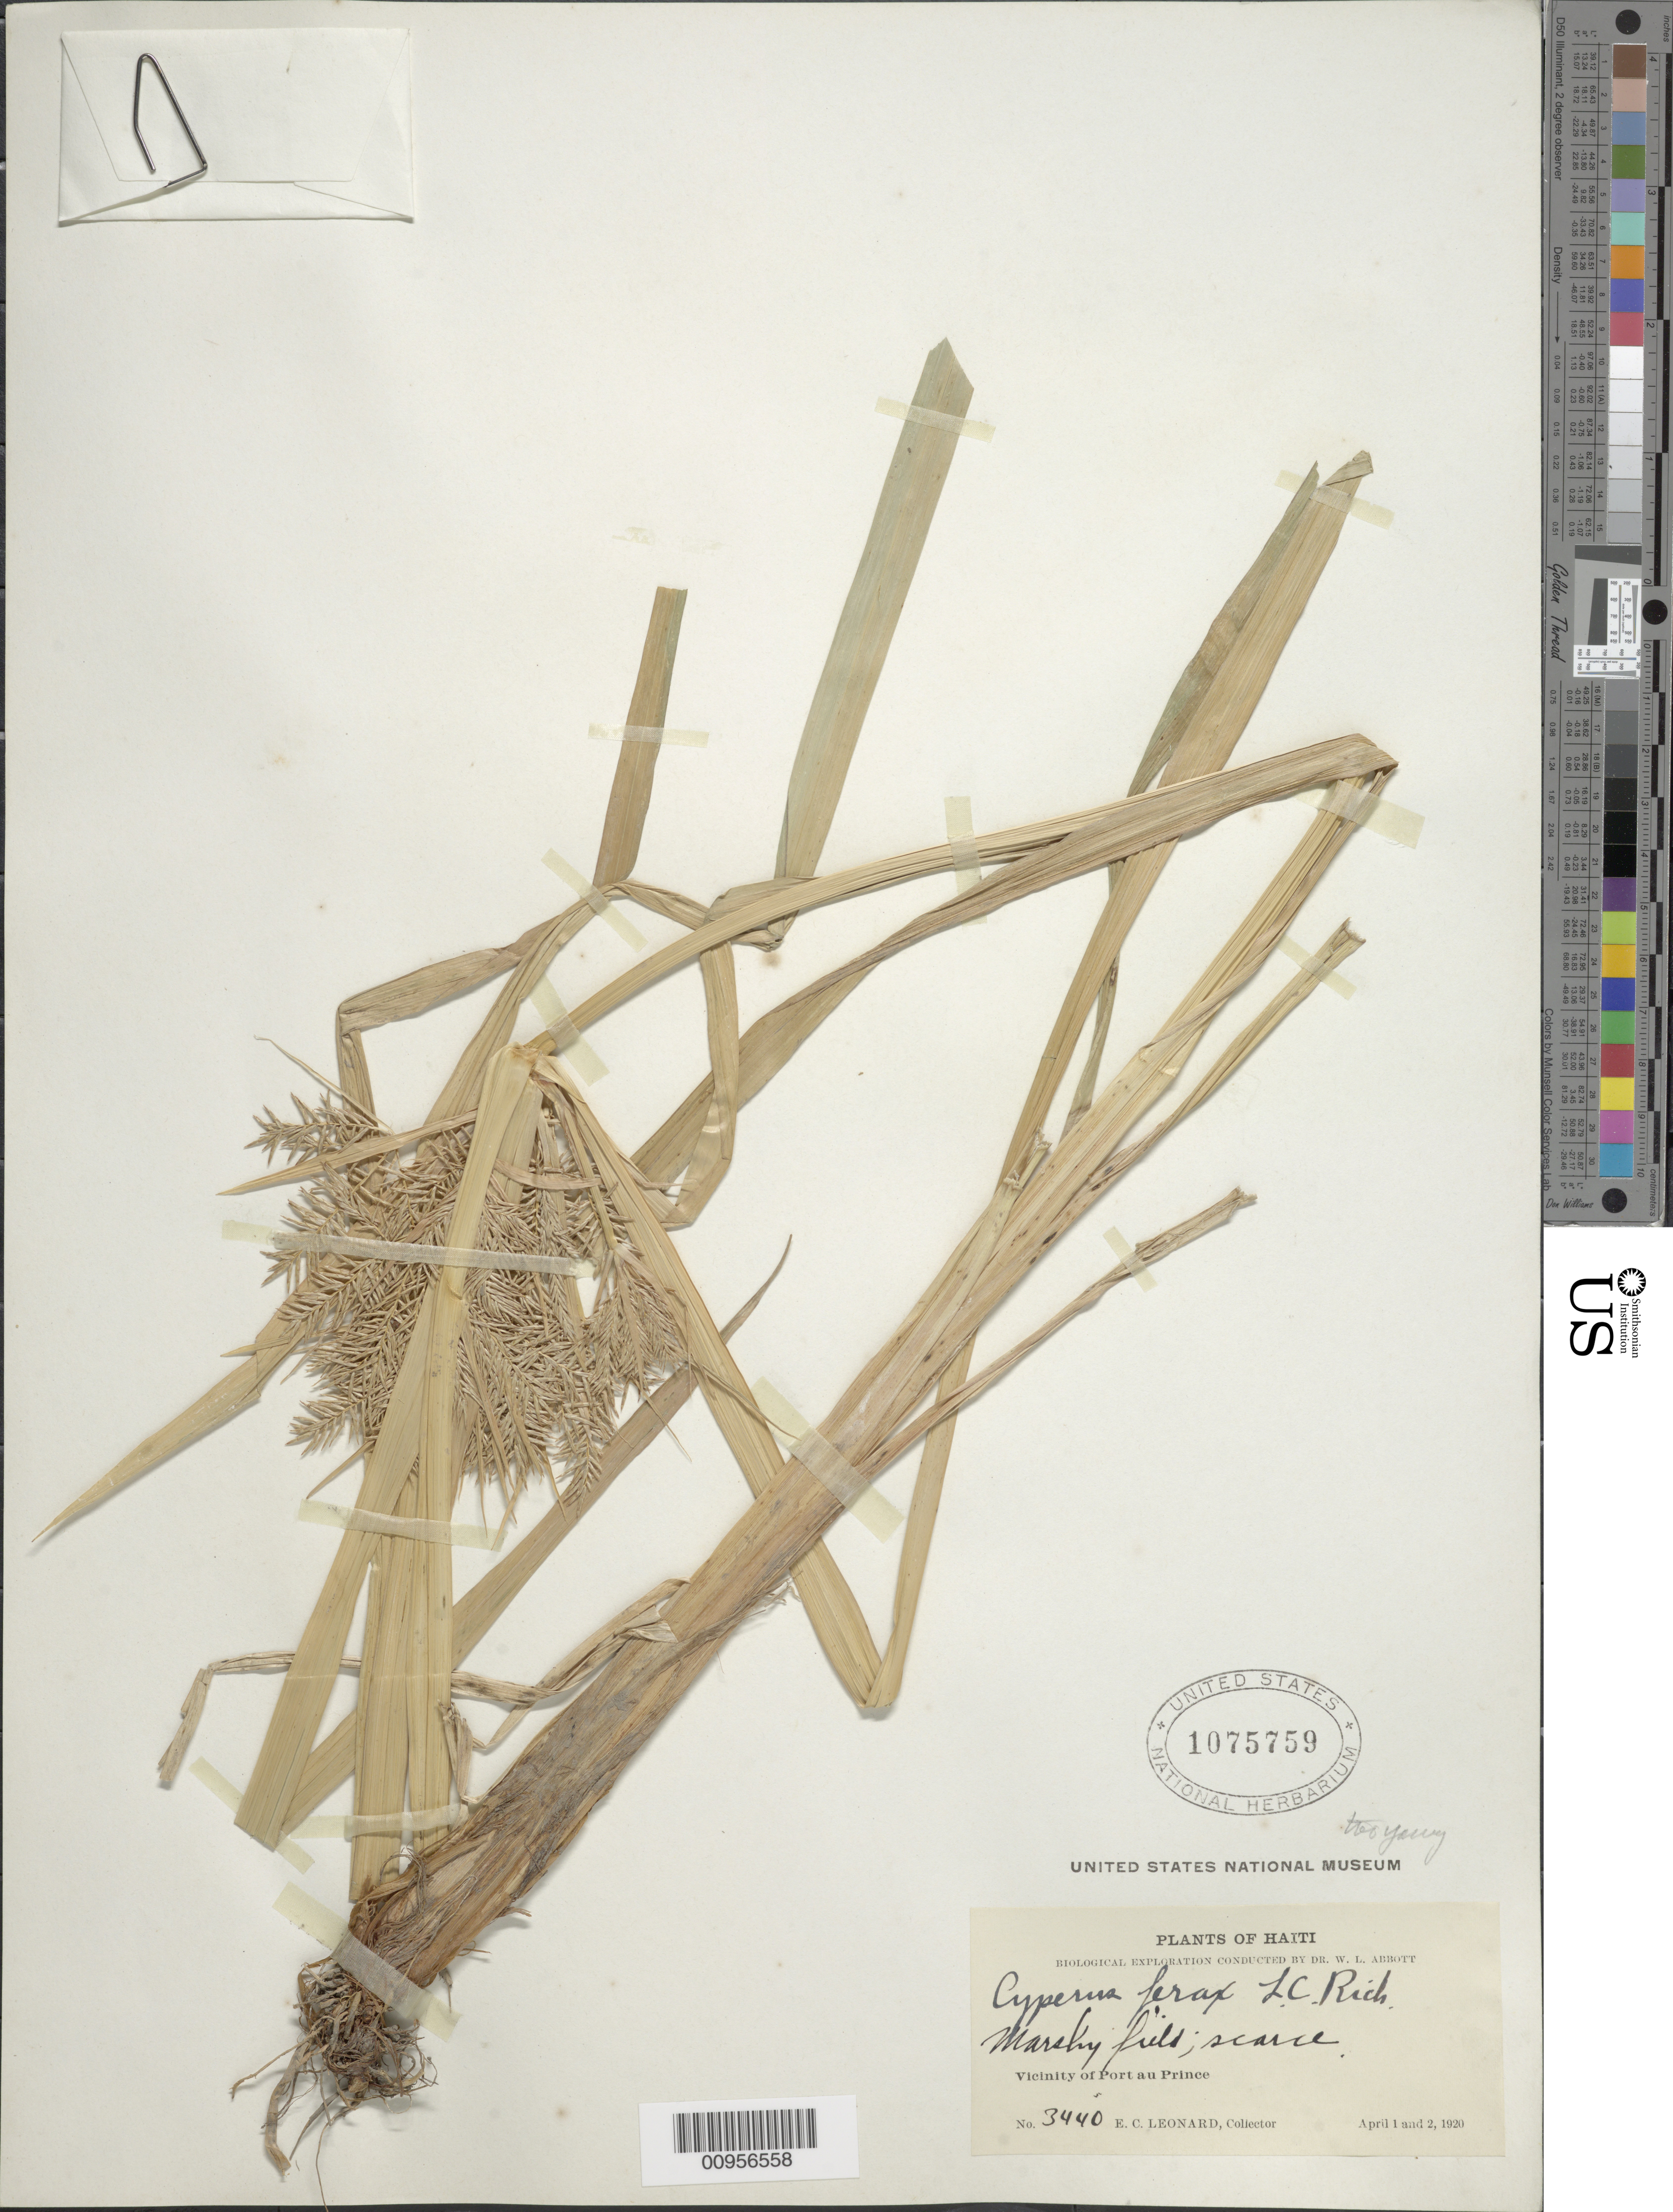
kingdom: Plantae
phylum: Tracheophyta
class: Liliopsida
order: Poales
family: Cyperaceae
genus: Cyperus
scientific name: Cyperus odoratus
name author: L.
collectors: E. C. Leonard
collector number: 3440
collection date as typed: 01 Apr 1920 and 02 Apr 1920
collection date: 1920-04-01,1920-04-02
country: Haiti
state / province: Ouest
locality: Vicinity of Port au Prince, marshy field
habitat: Marshy field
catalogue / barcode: US 1075759